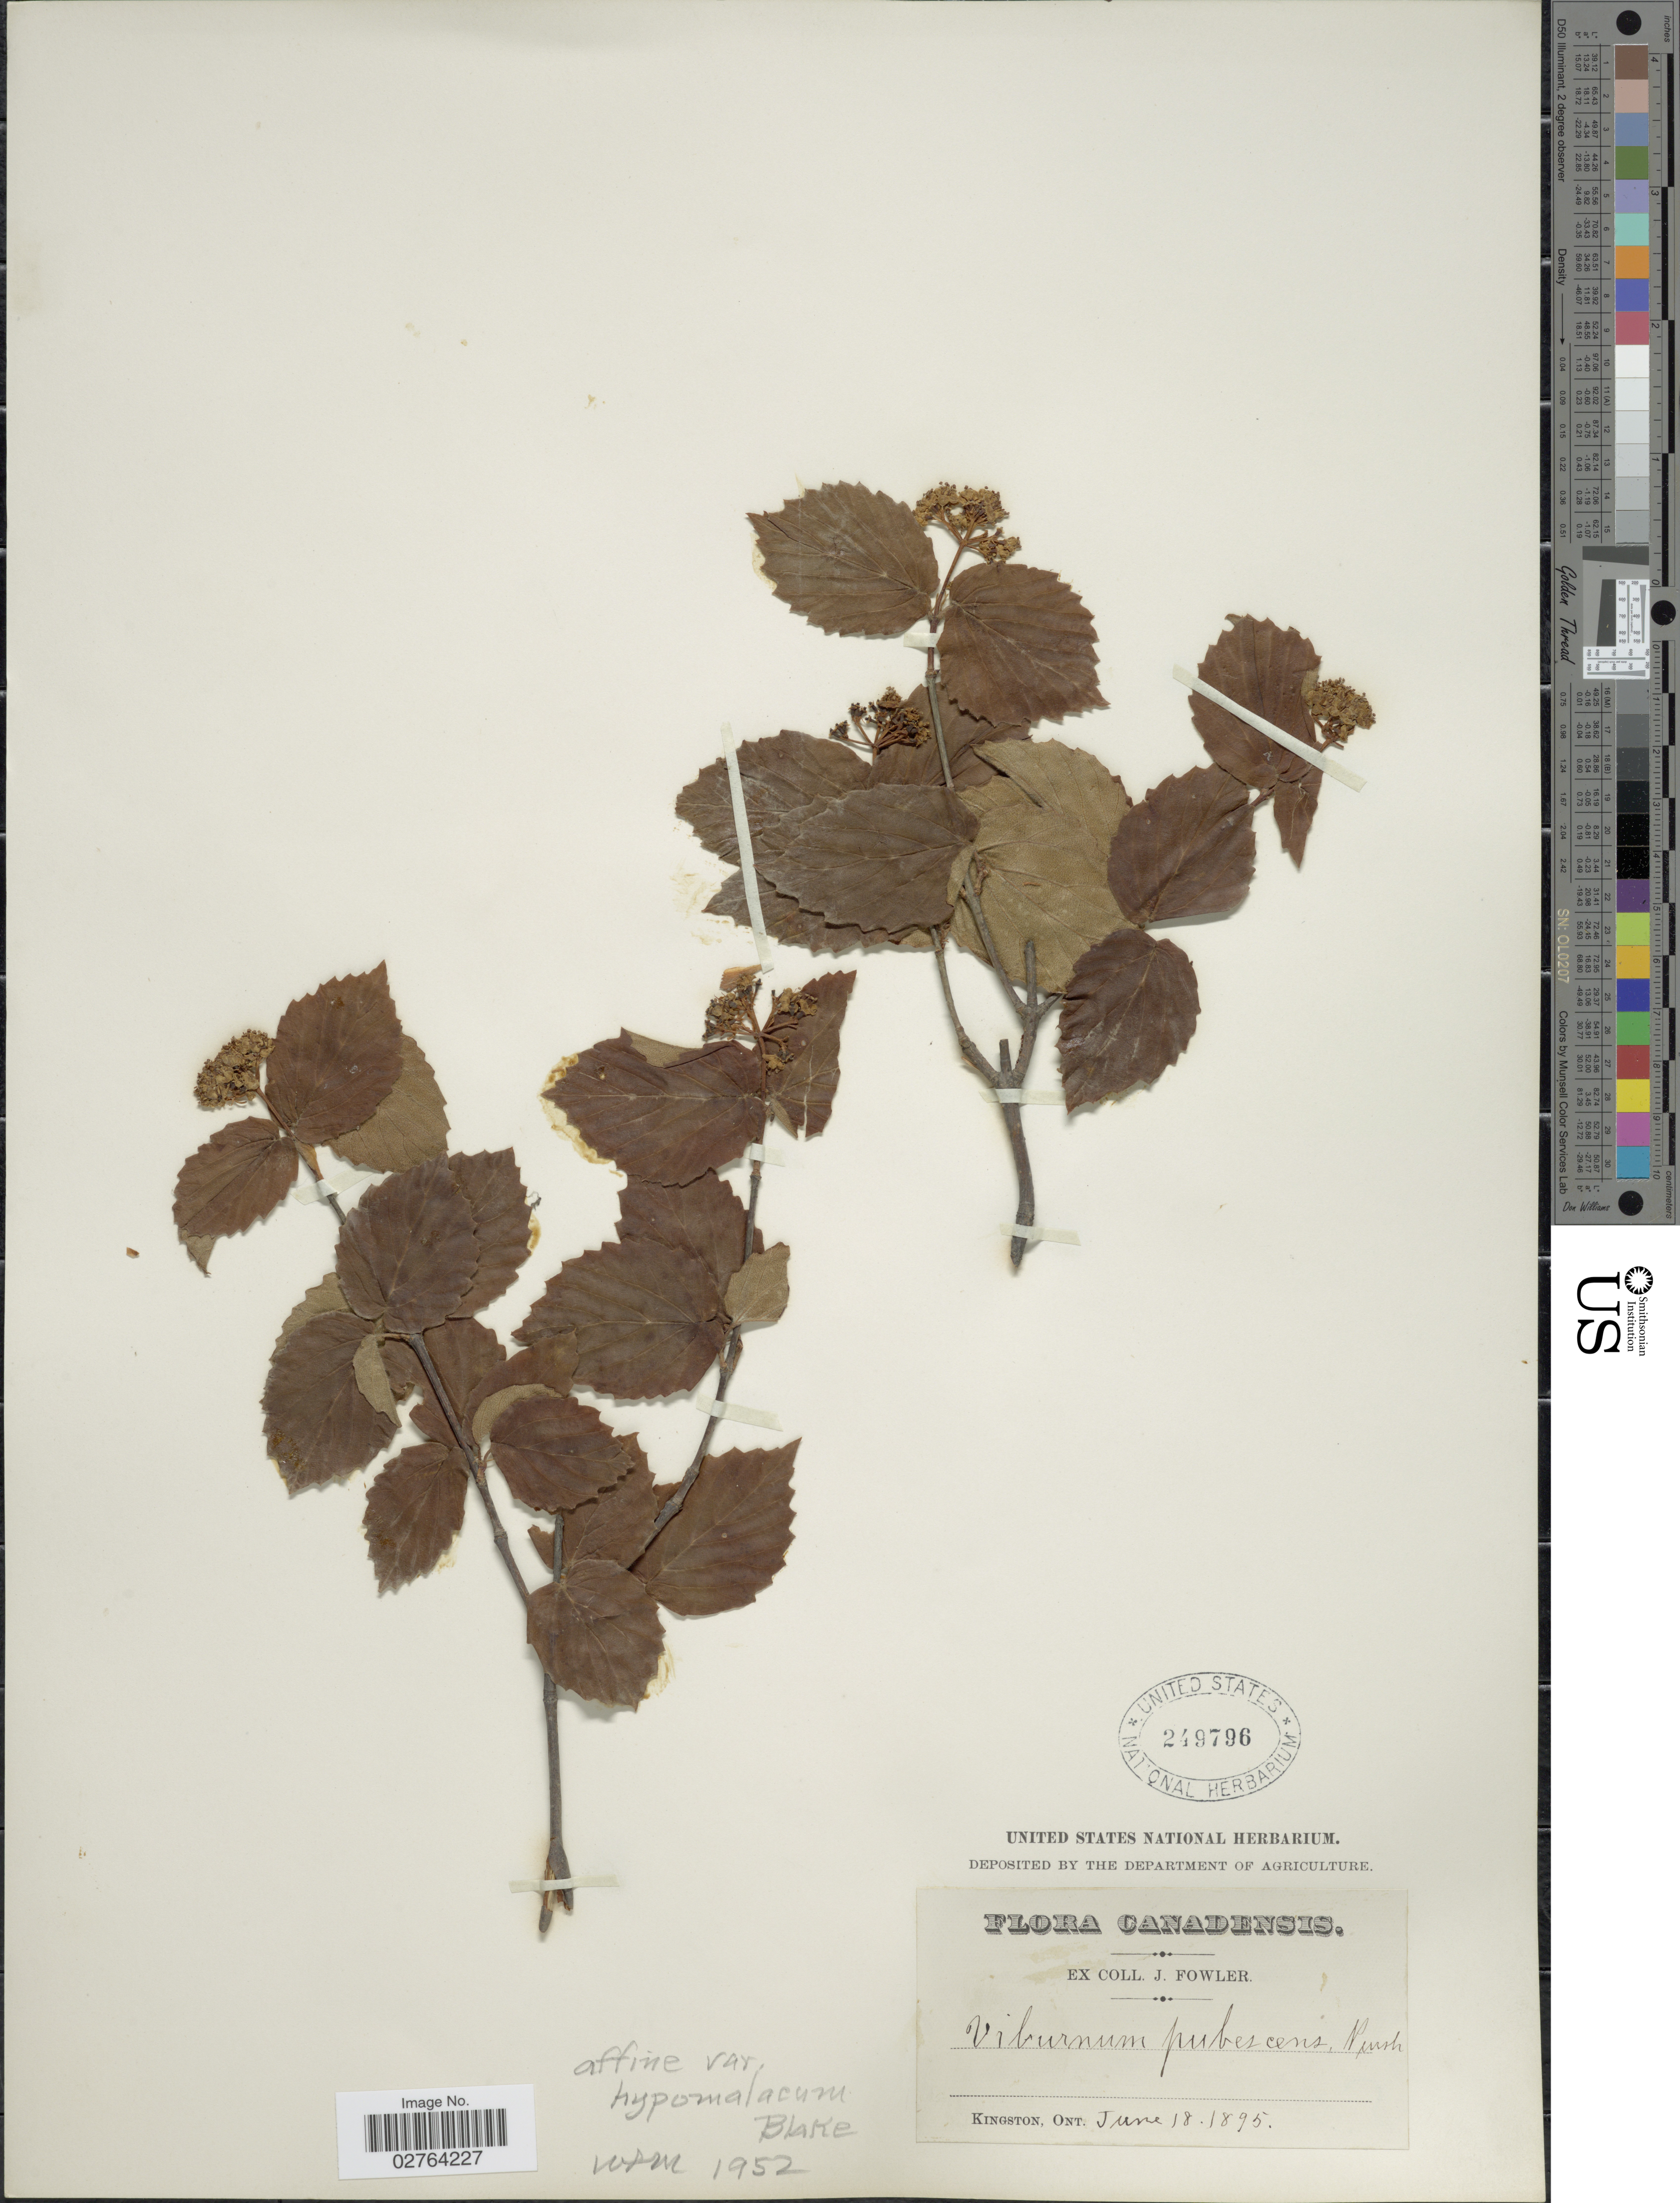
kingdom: Plantae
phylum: Tracheophyta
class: Magnoliopsida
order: Dipsacales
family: Viburnaceae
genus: Viburnum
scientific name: Viburnum rafinesqueanum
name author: Schult.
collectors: J. P. Fowler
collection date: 1895-06-18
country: Canada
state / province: Ontario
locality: Kingston, Ont.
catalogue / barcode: US 249796